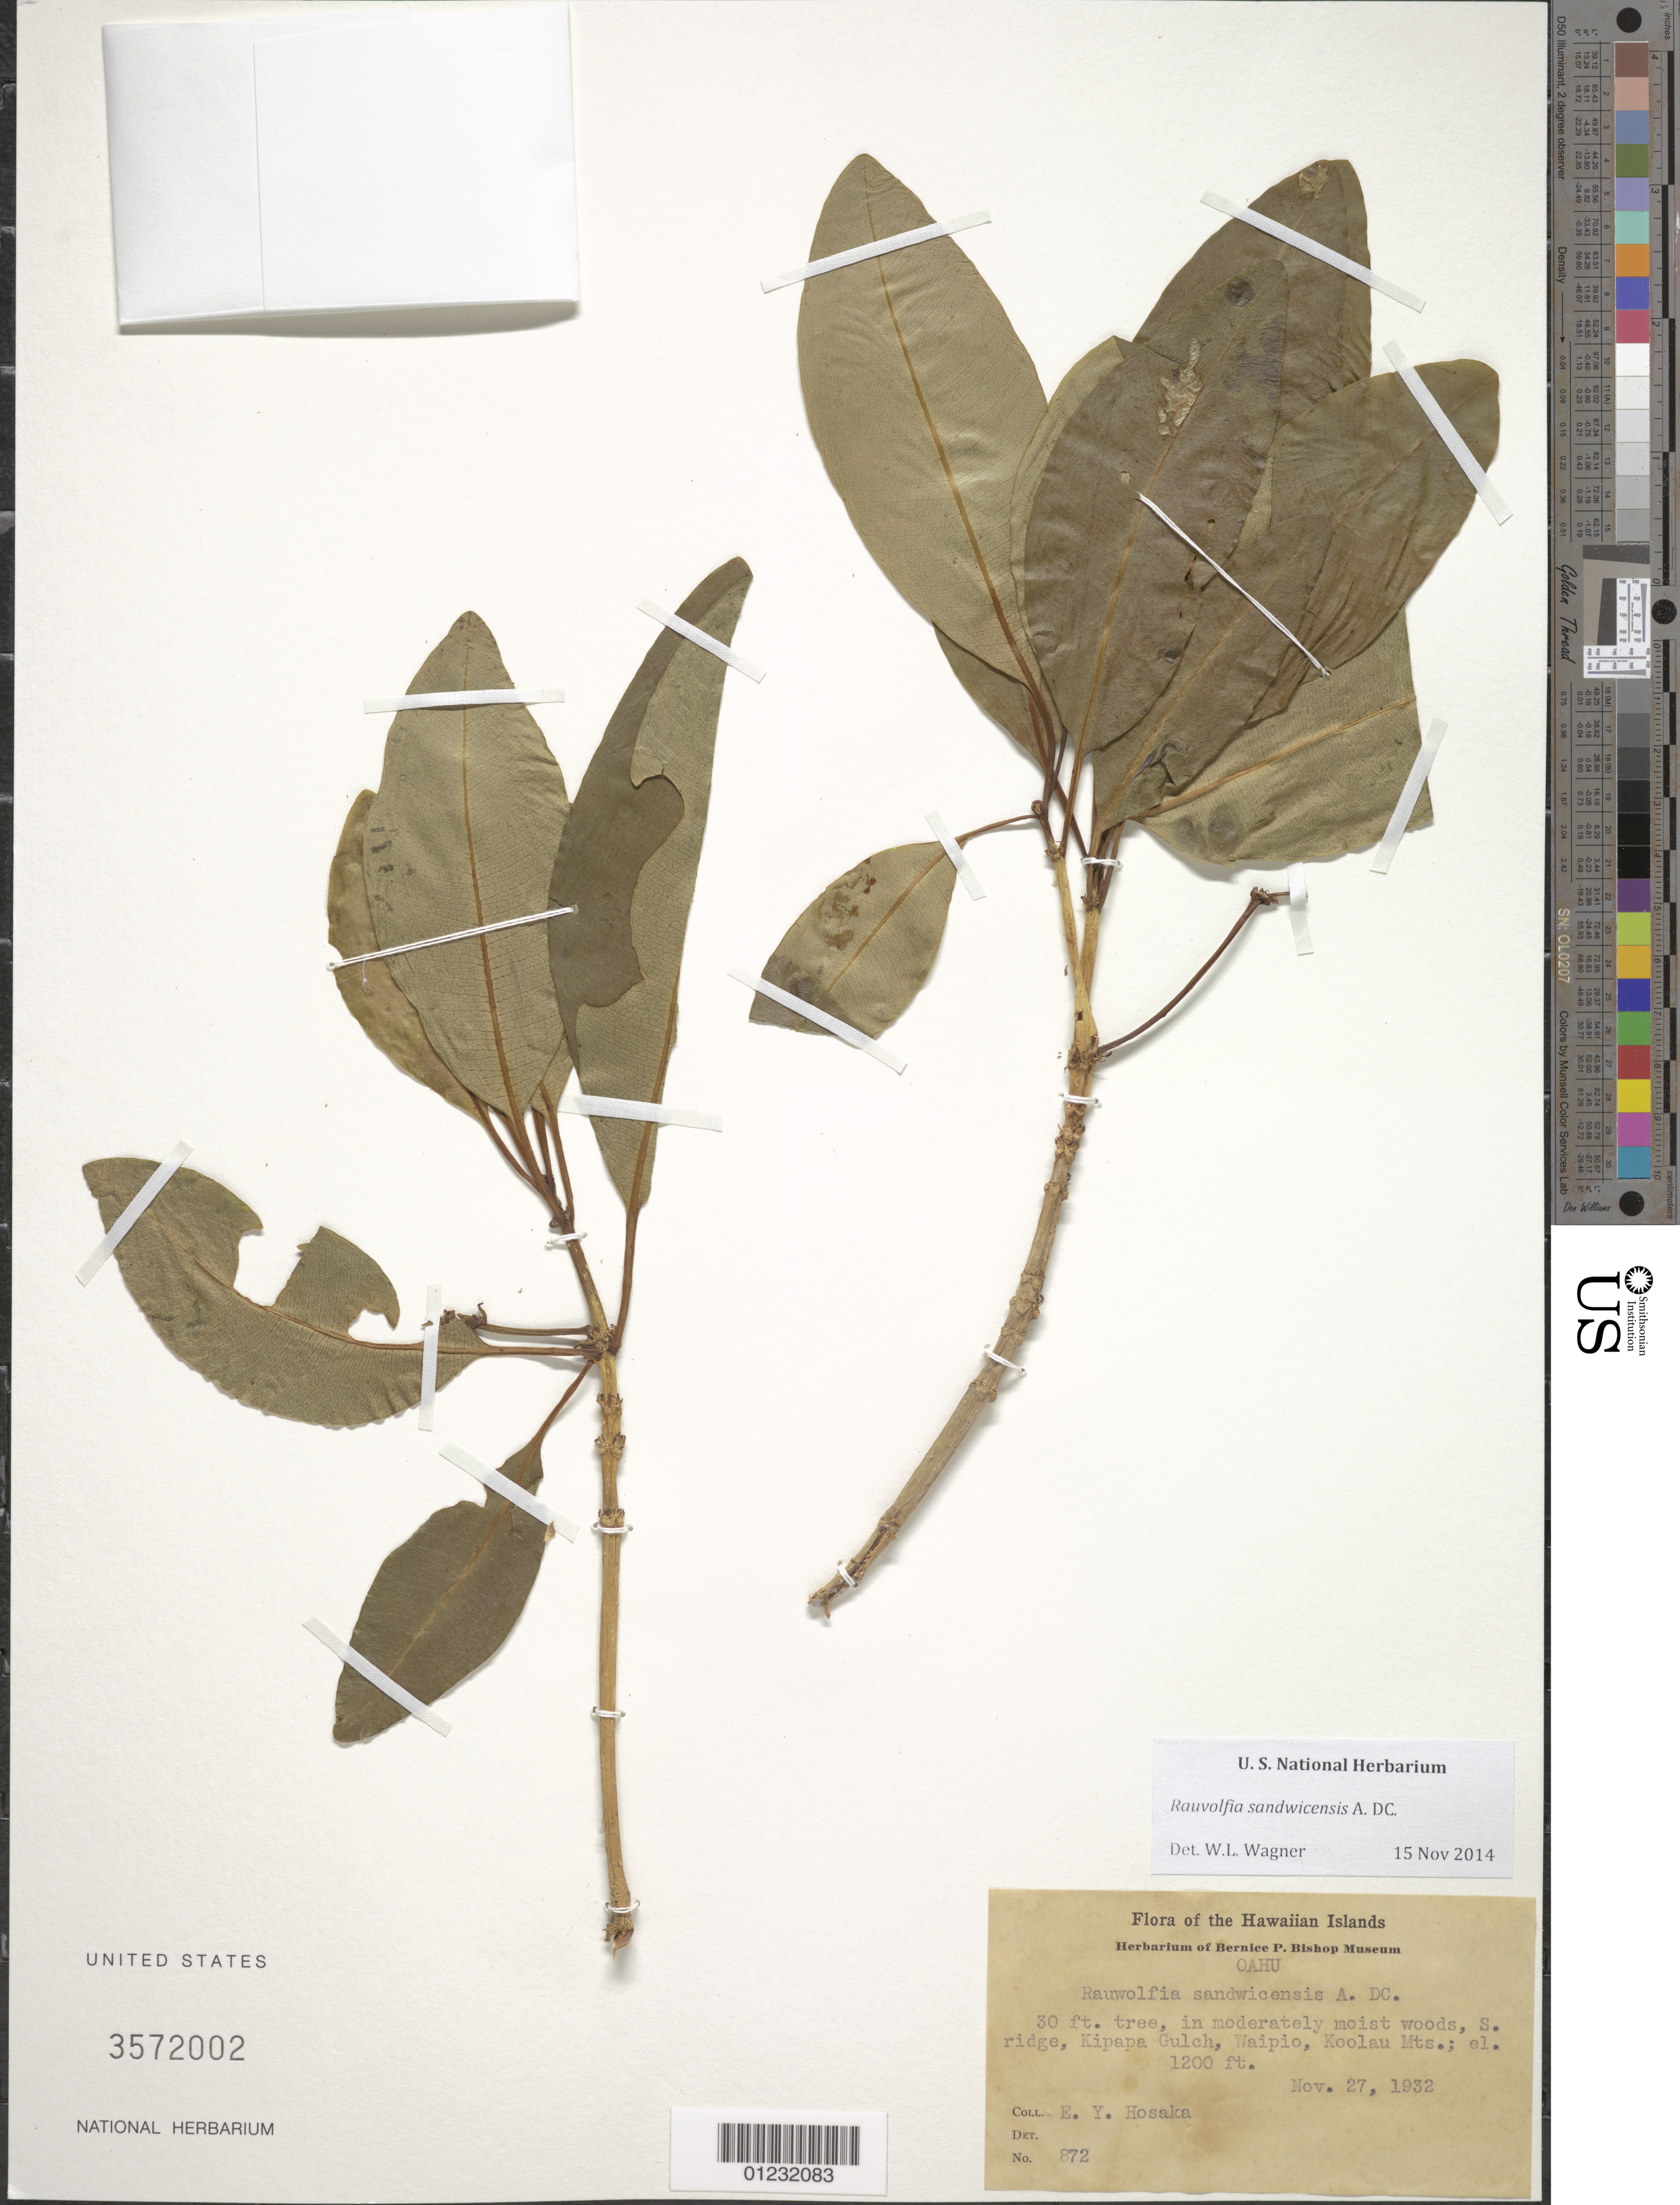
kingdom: Plantae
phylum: Tracheophyta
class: Magnoliopsida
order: Gentianales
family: Apocynaceae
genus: Rauvolfia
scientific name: Rauvolfia sandwicensis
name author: A. DC.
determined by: Wagner, W. L., (BOT), Smithsonian Institution - National Museum of Natural History (UNITED STATES)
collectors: E. Y. Hosaka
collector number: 872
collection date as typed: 27 Nov 1932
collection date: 1932-11-27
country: United States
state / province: Hawaii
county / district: Honolulu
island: Oahu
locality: S ridge, Kipapa Gulch, Waipio, Koolau Mts.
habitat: In moderately moist woods.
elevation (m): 366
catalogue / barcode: US 3572002